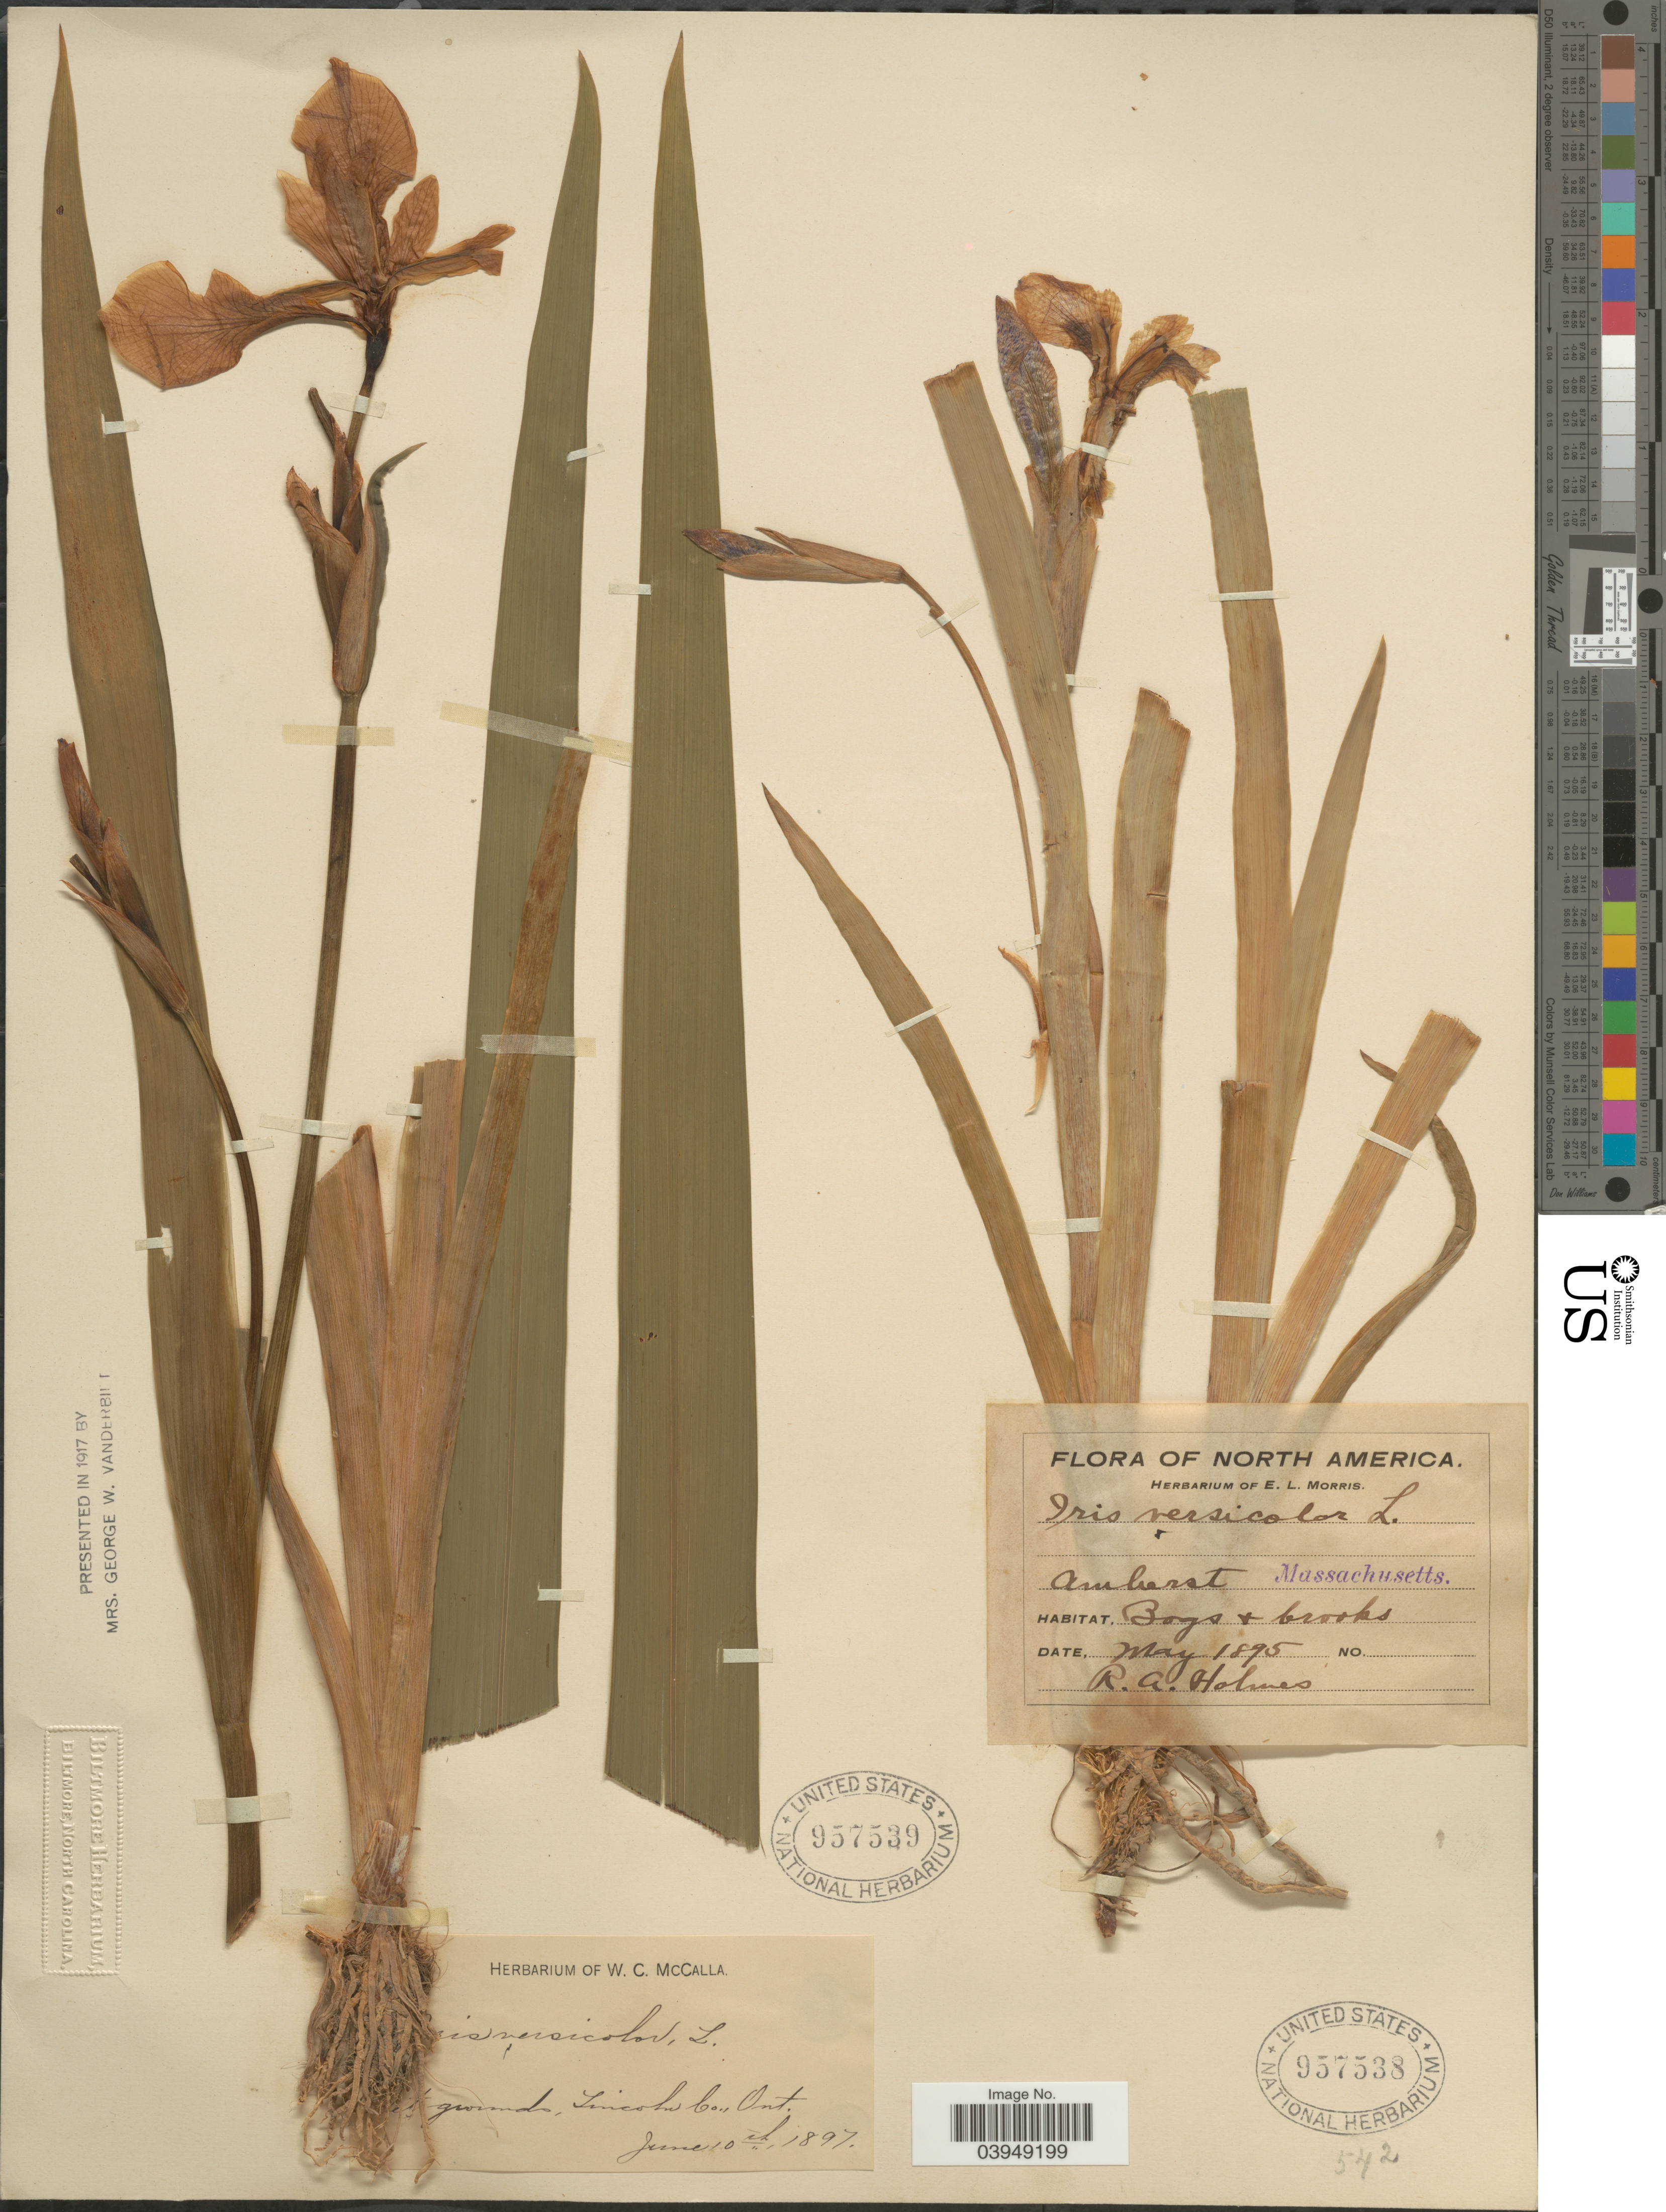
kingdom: Plantae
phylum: Tracheophyta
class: Liliopsida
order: Asparagales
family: Iridaceae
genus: Iris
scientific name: Iris versicolor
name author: L.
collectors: ex herb. W. C. McCalla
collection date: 1897-06-10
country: Canada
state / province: Ontario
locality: Lincoln Co.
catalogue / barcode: US 957539